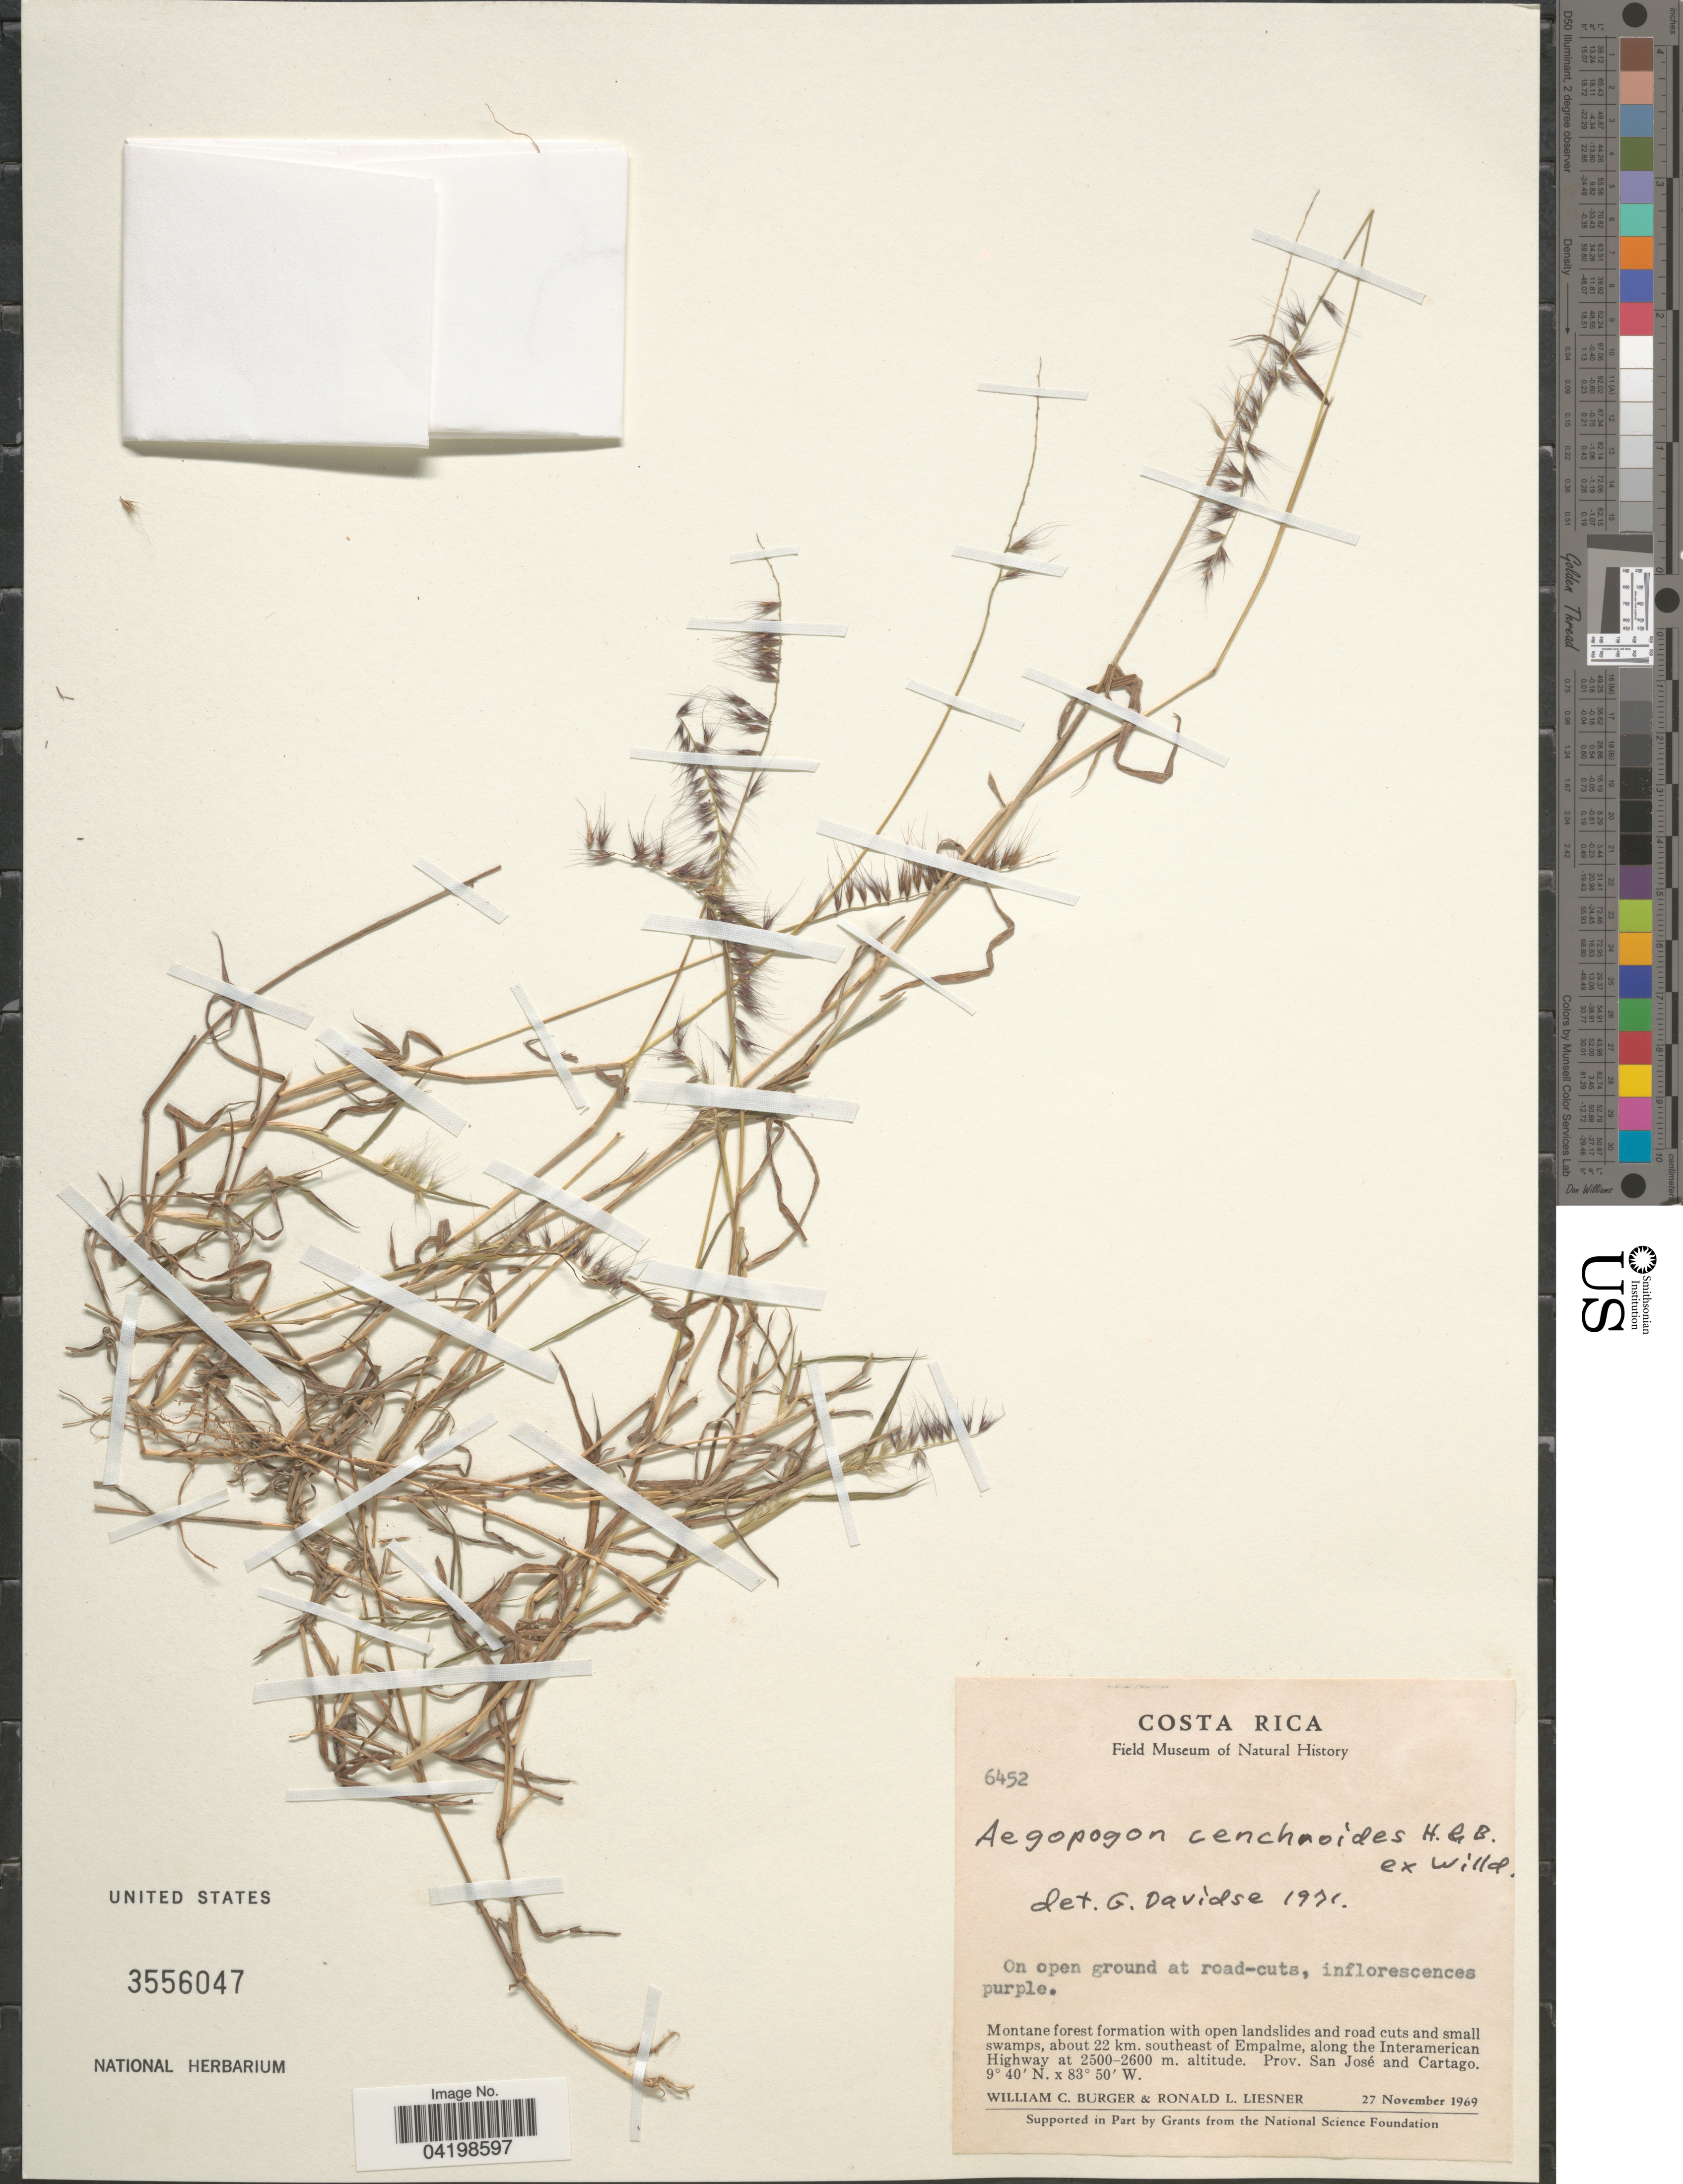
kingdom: Plantae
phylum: Tracheophyta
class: Liliopsida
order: Poales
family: Poaceae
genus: Muhlenbergia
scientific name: Muhlenbergia cenchroides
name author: (Humb. & Bonpl. ex Willd.) P.M. Peterson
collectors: W. Burger & R. L. Liesner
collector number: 6452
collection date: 1969-11-27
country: Costa Rica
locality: About 22 km. southeast of Empalme, along the Interamerican Highway. Prov. San José and Cartago.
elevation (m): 2500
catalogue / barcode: US 3556047